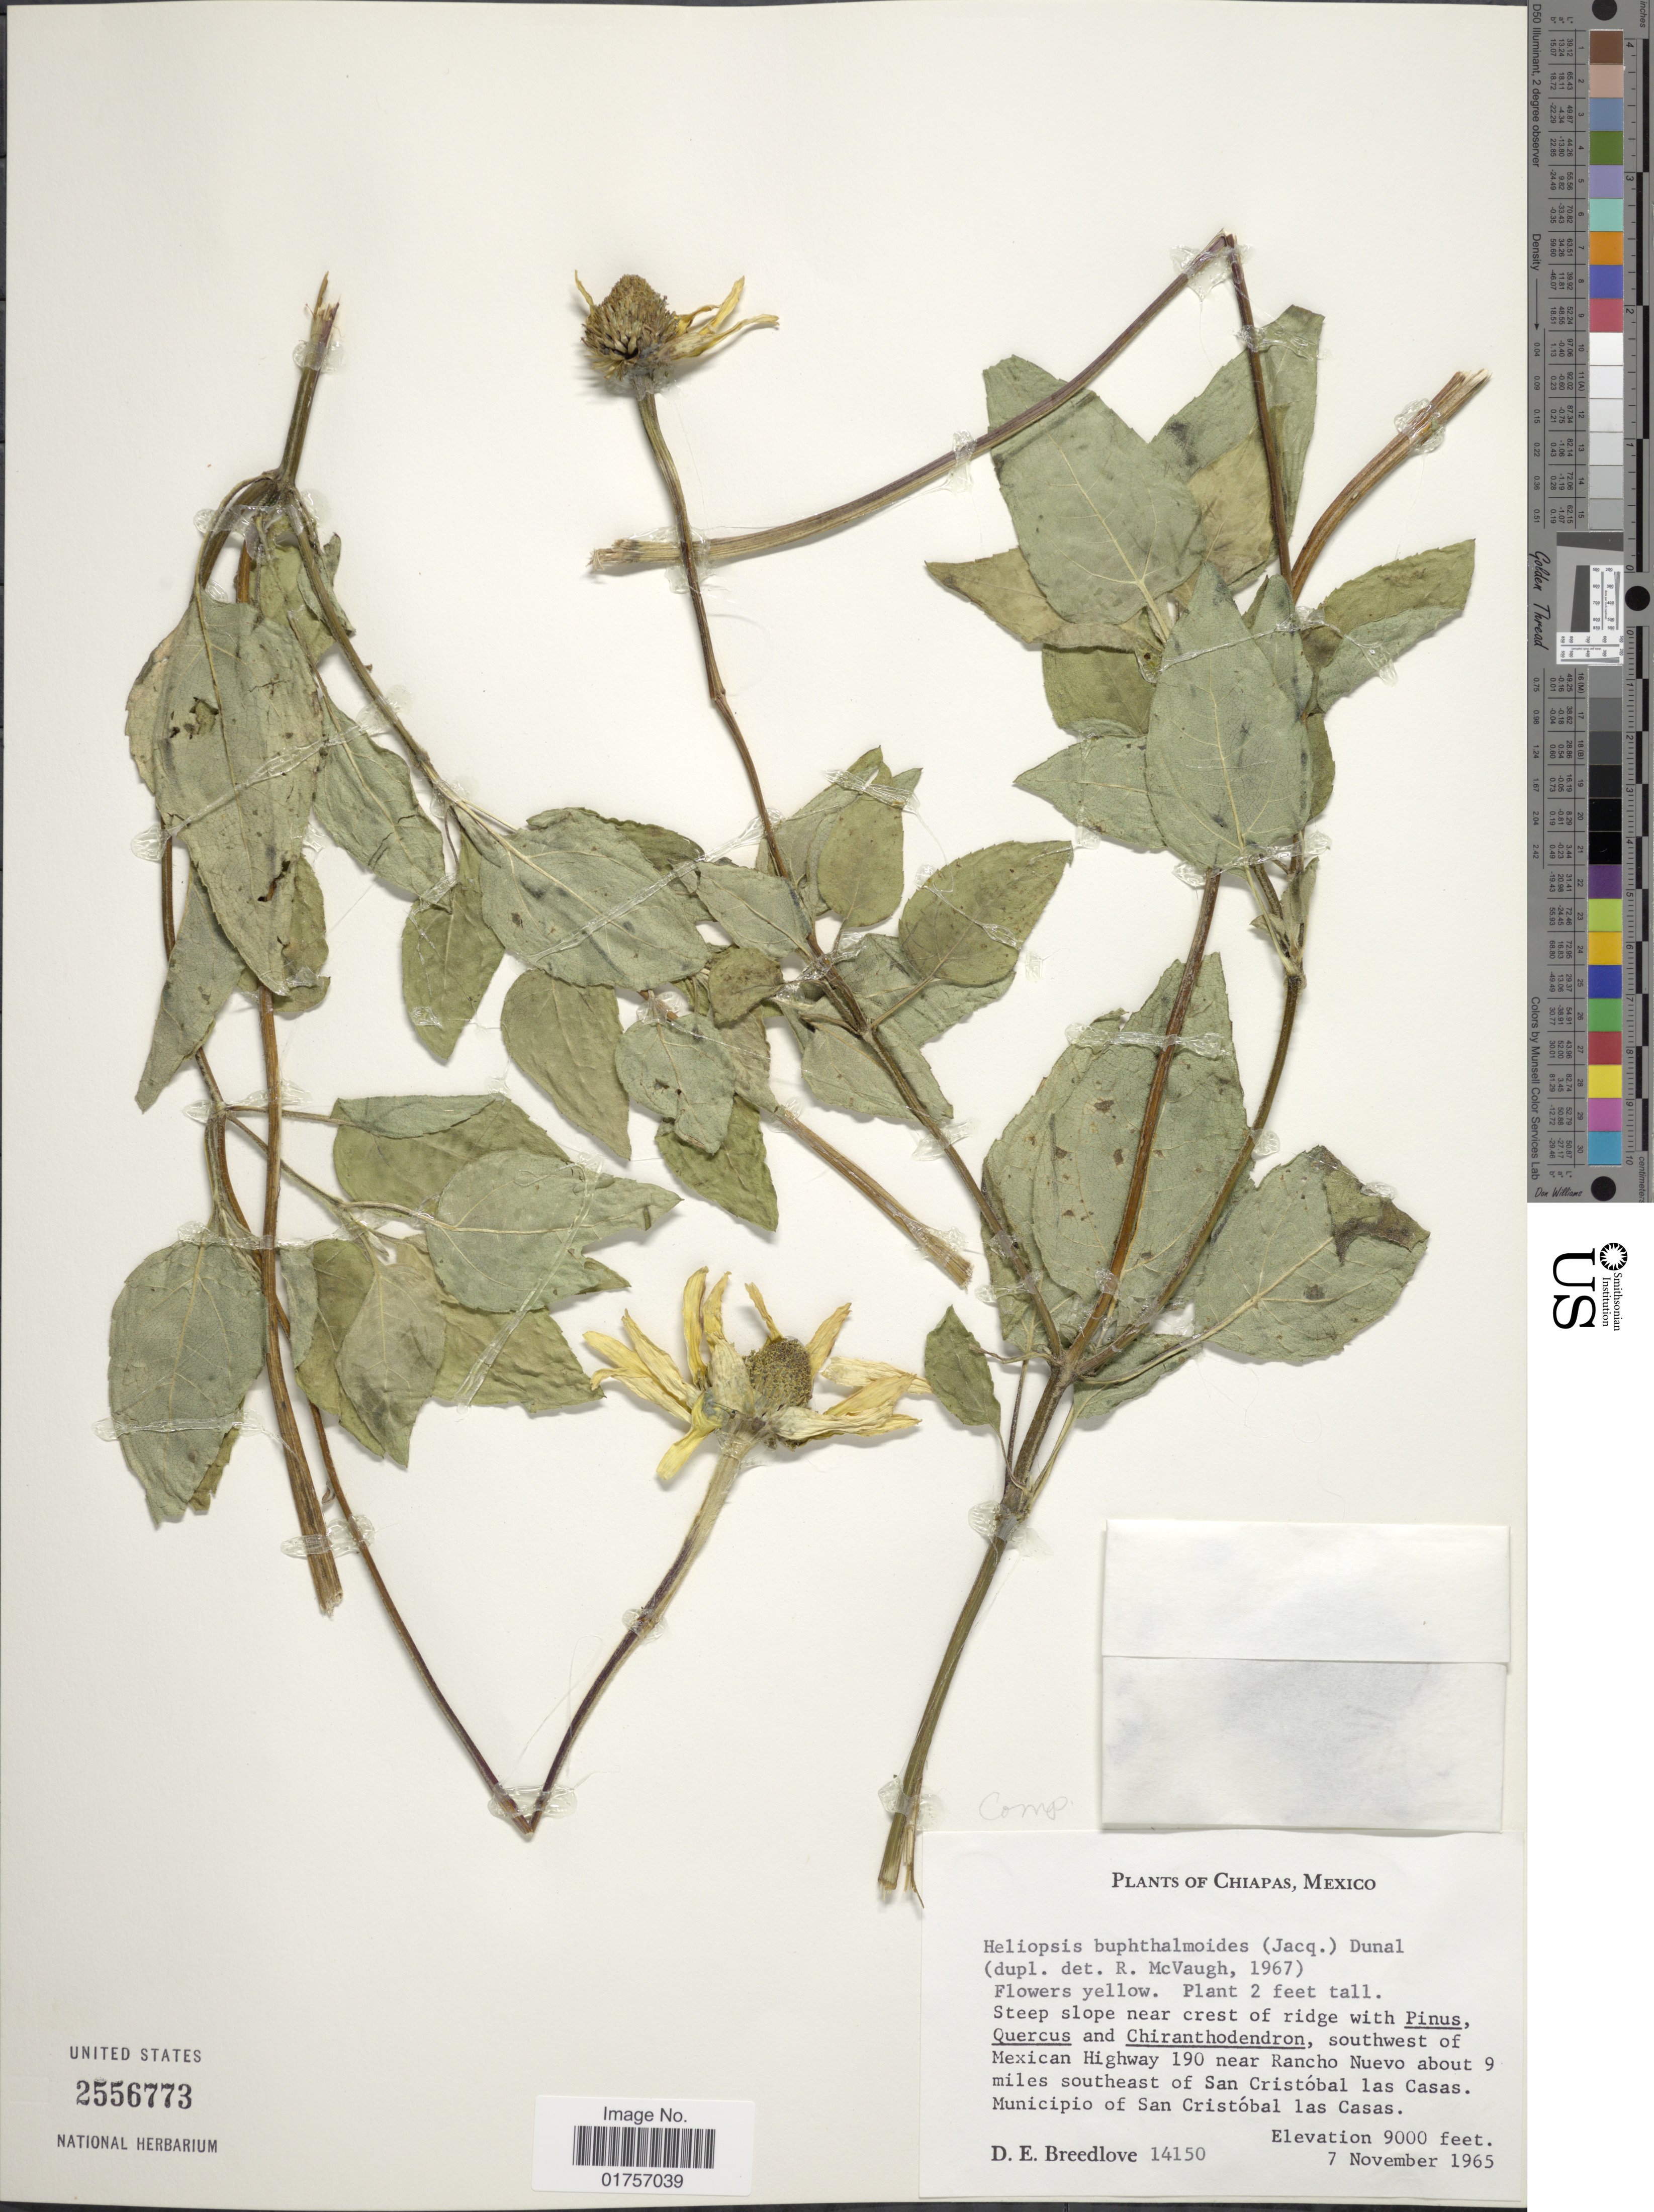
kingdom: Plantae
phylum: Tracheophyta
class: Magnoliopsida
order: Asterales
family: Asteraceae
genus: Heliopsis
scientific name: Heliopsis buphthalmoides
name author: (Jacq.) Dunal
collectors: D. E. Breedlove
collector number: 14150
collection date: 1965-11-07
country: Mexico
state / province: Chiapas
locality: Southwest of Mexican Highway 190 near Rancho Nuevo about 9 miles southeast of San Cristóbal las Casas. Municipio of San Cristóbal las Casas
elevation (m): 2743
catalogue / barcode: US 2556773